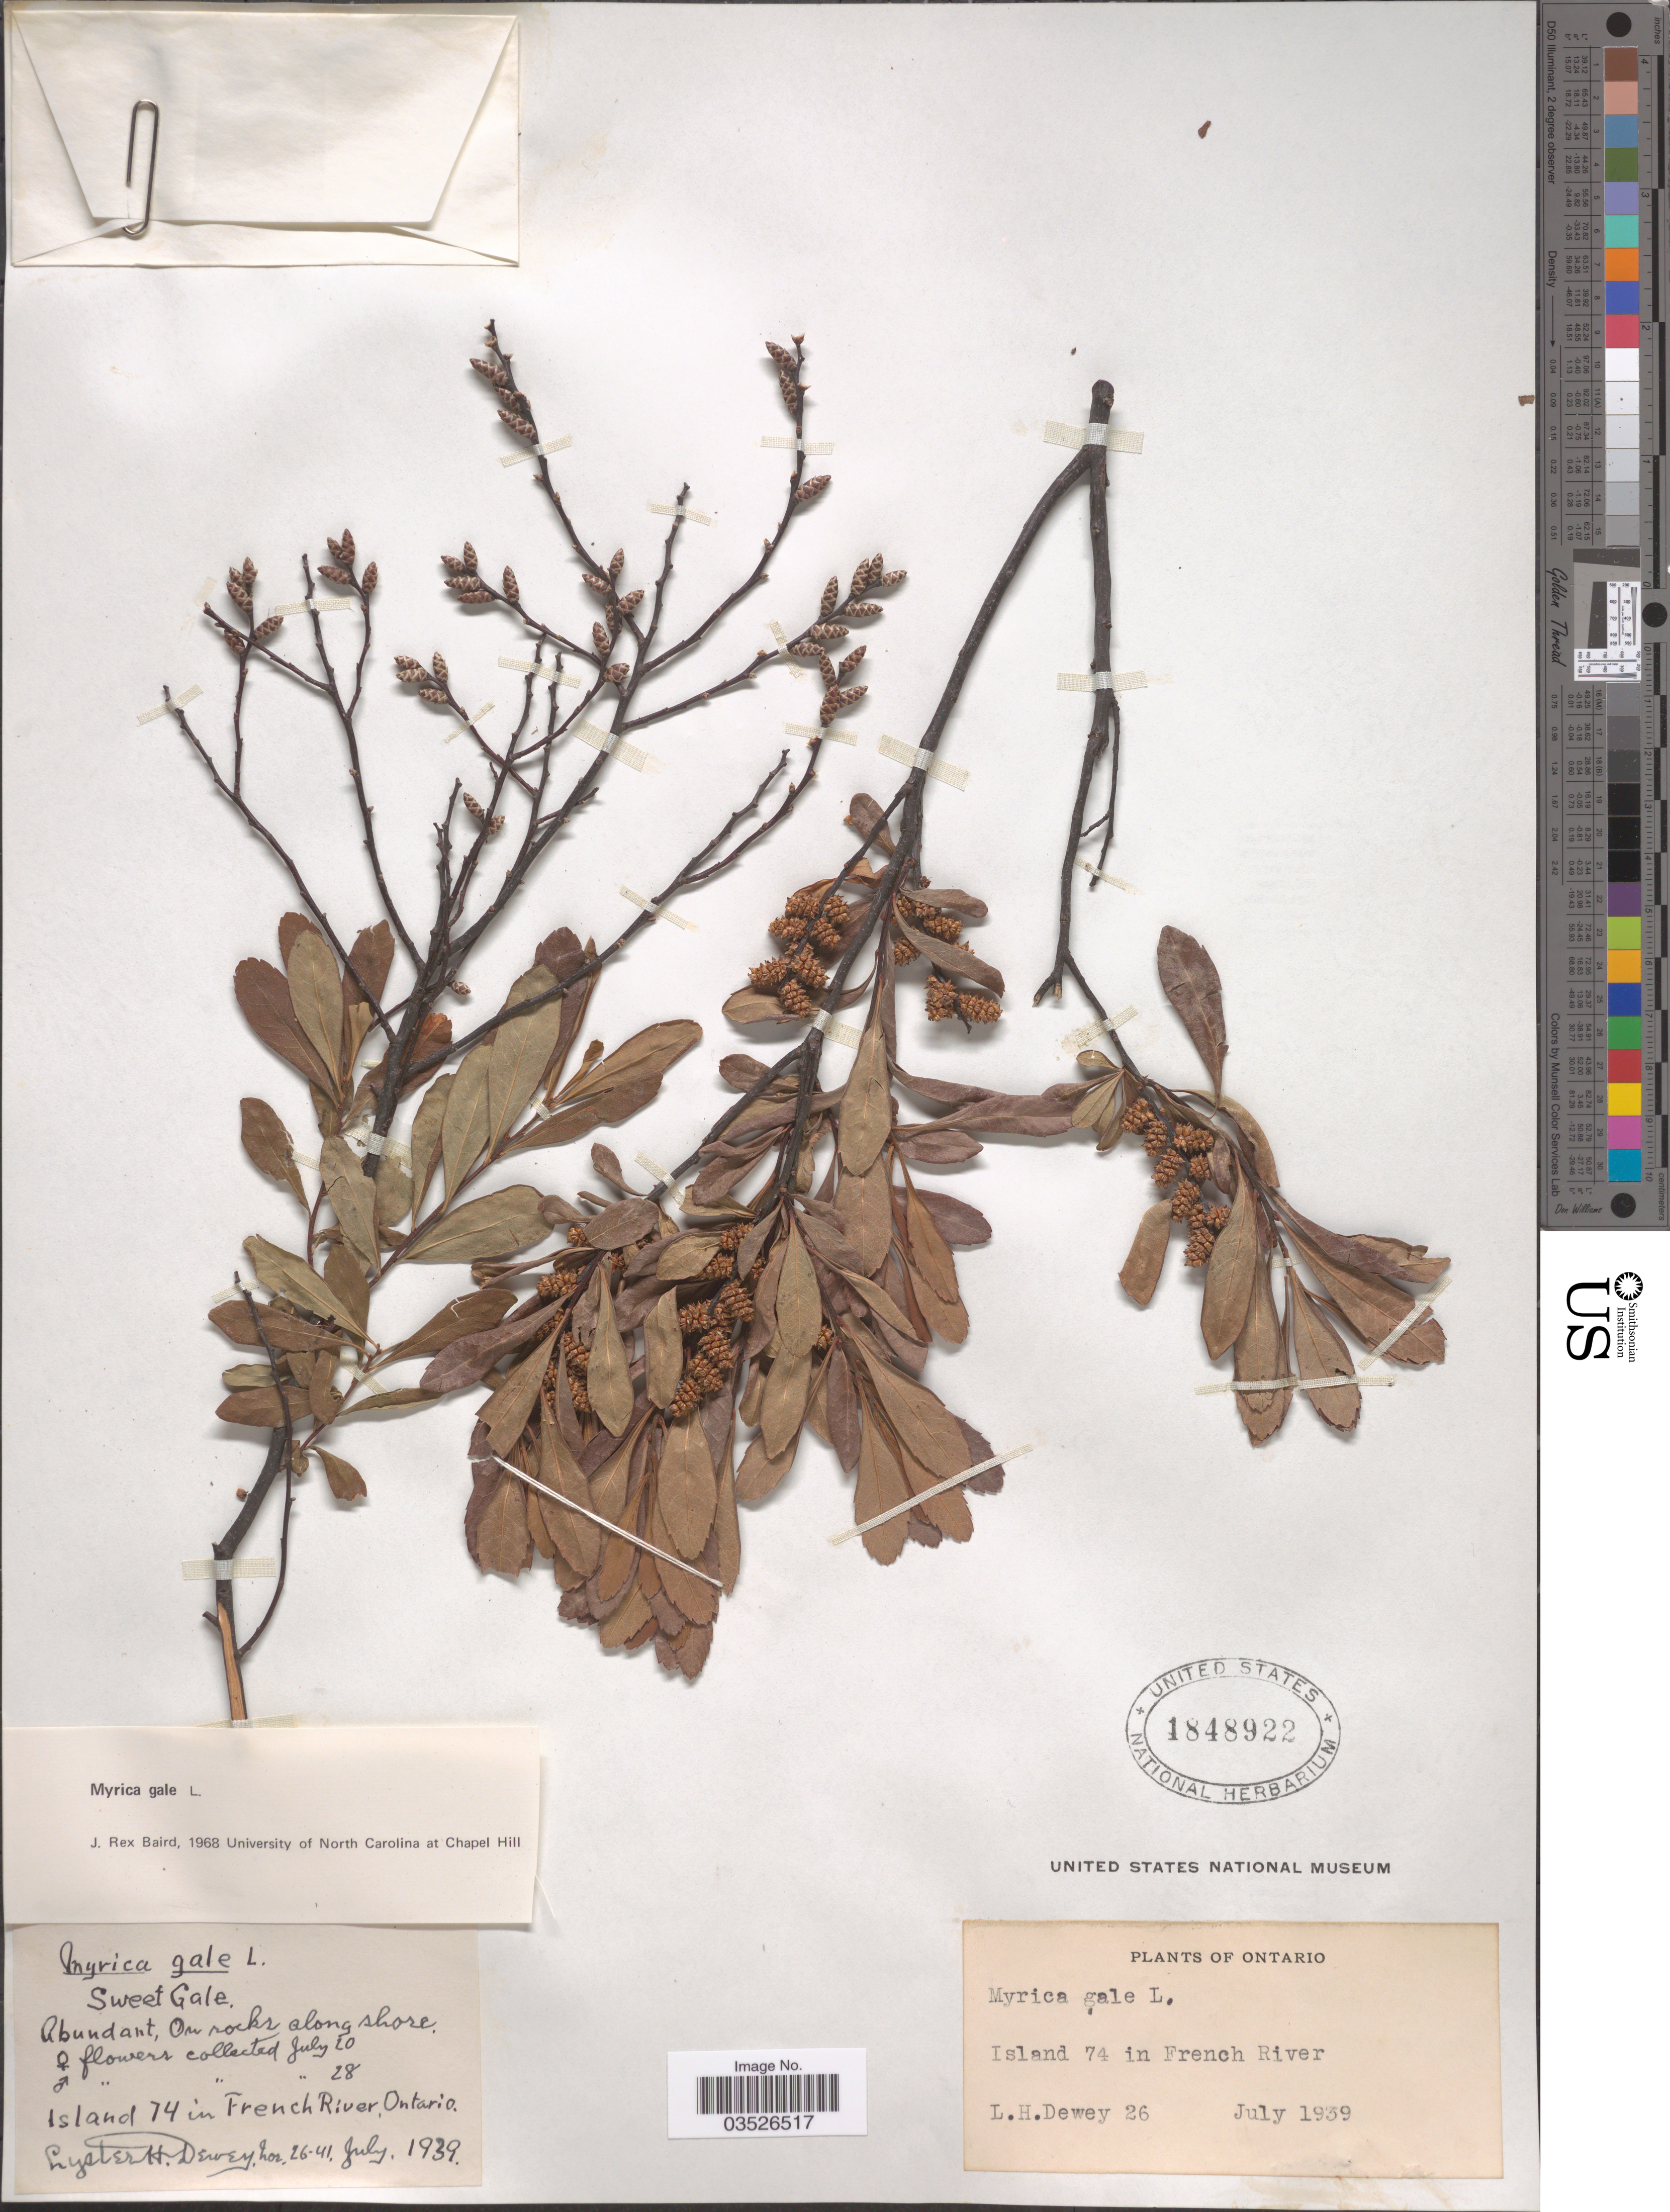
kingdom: Plantae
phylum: Tracheophyta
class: Magnoliopsida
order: Fagales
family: Myricaceae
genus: Myrica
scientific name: Myrica gale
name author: L.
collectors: L. H. Dewey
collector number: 26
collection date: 1939-07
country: Canada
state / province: Ontario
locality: Island 74 in French River.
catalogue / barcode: US 4848922